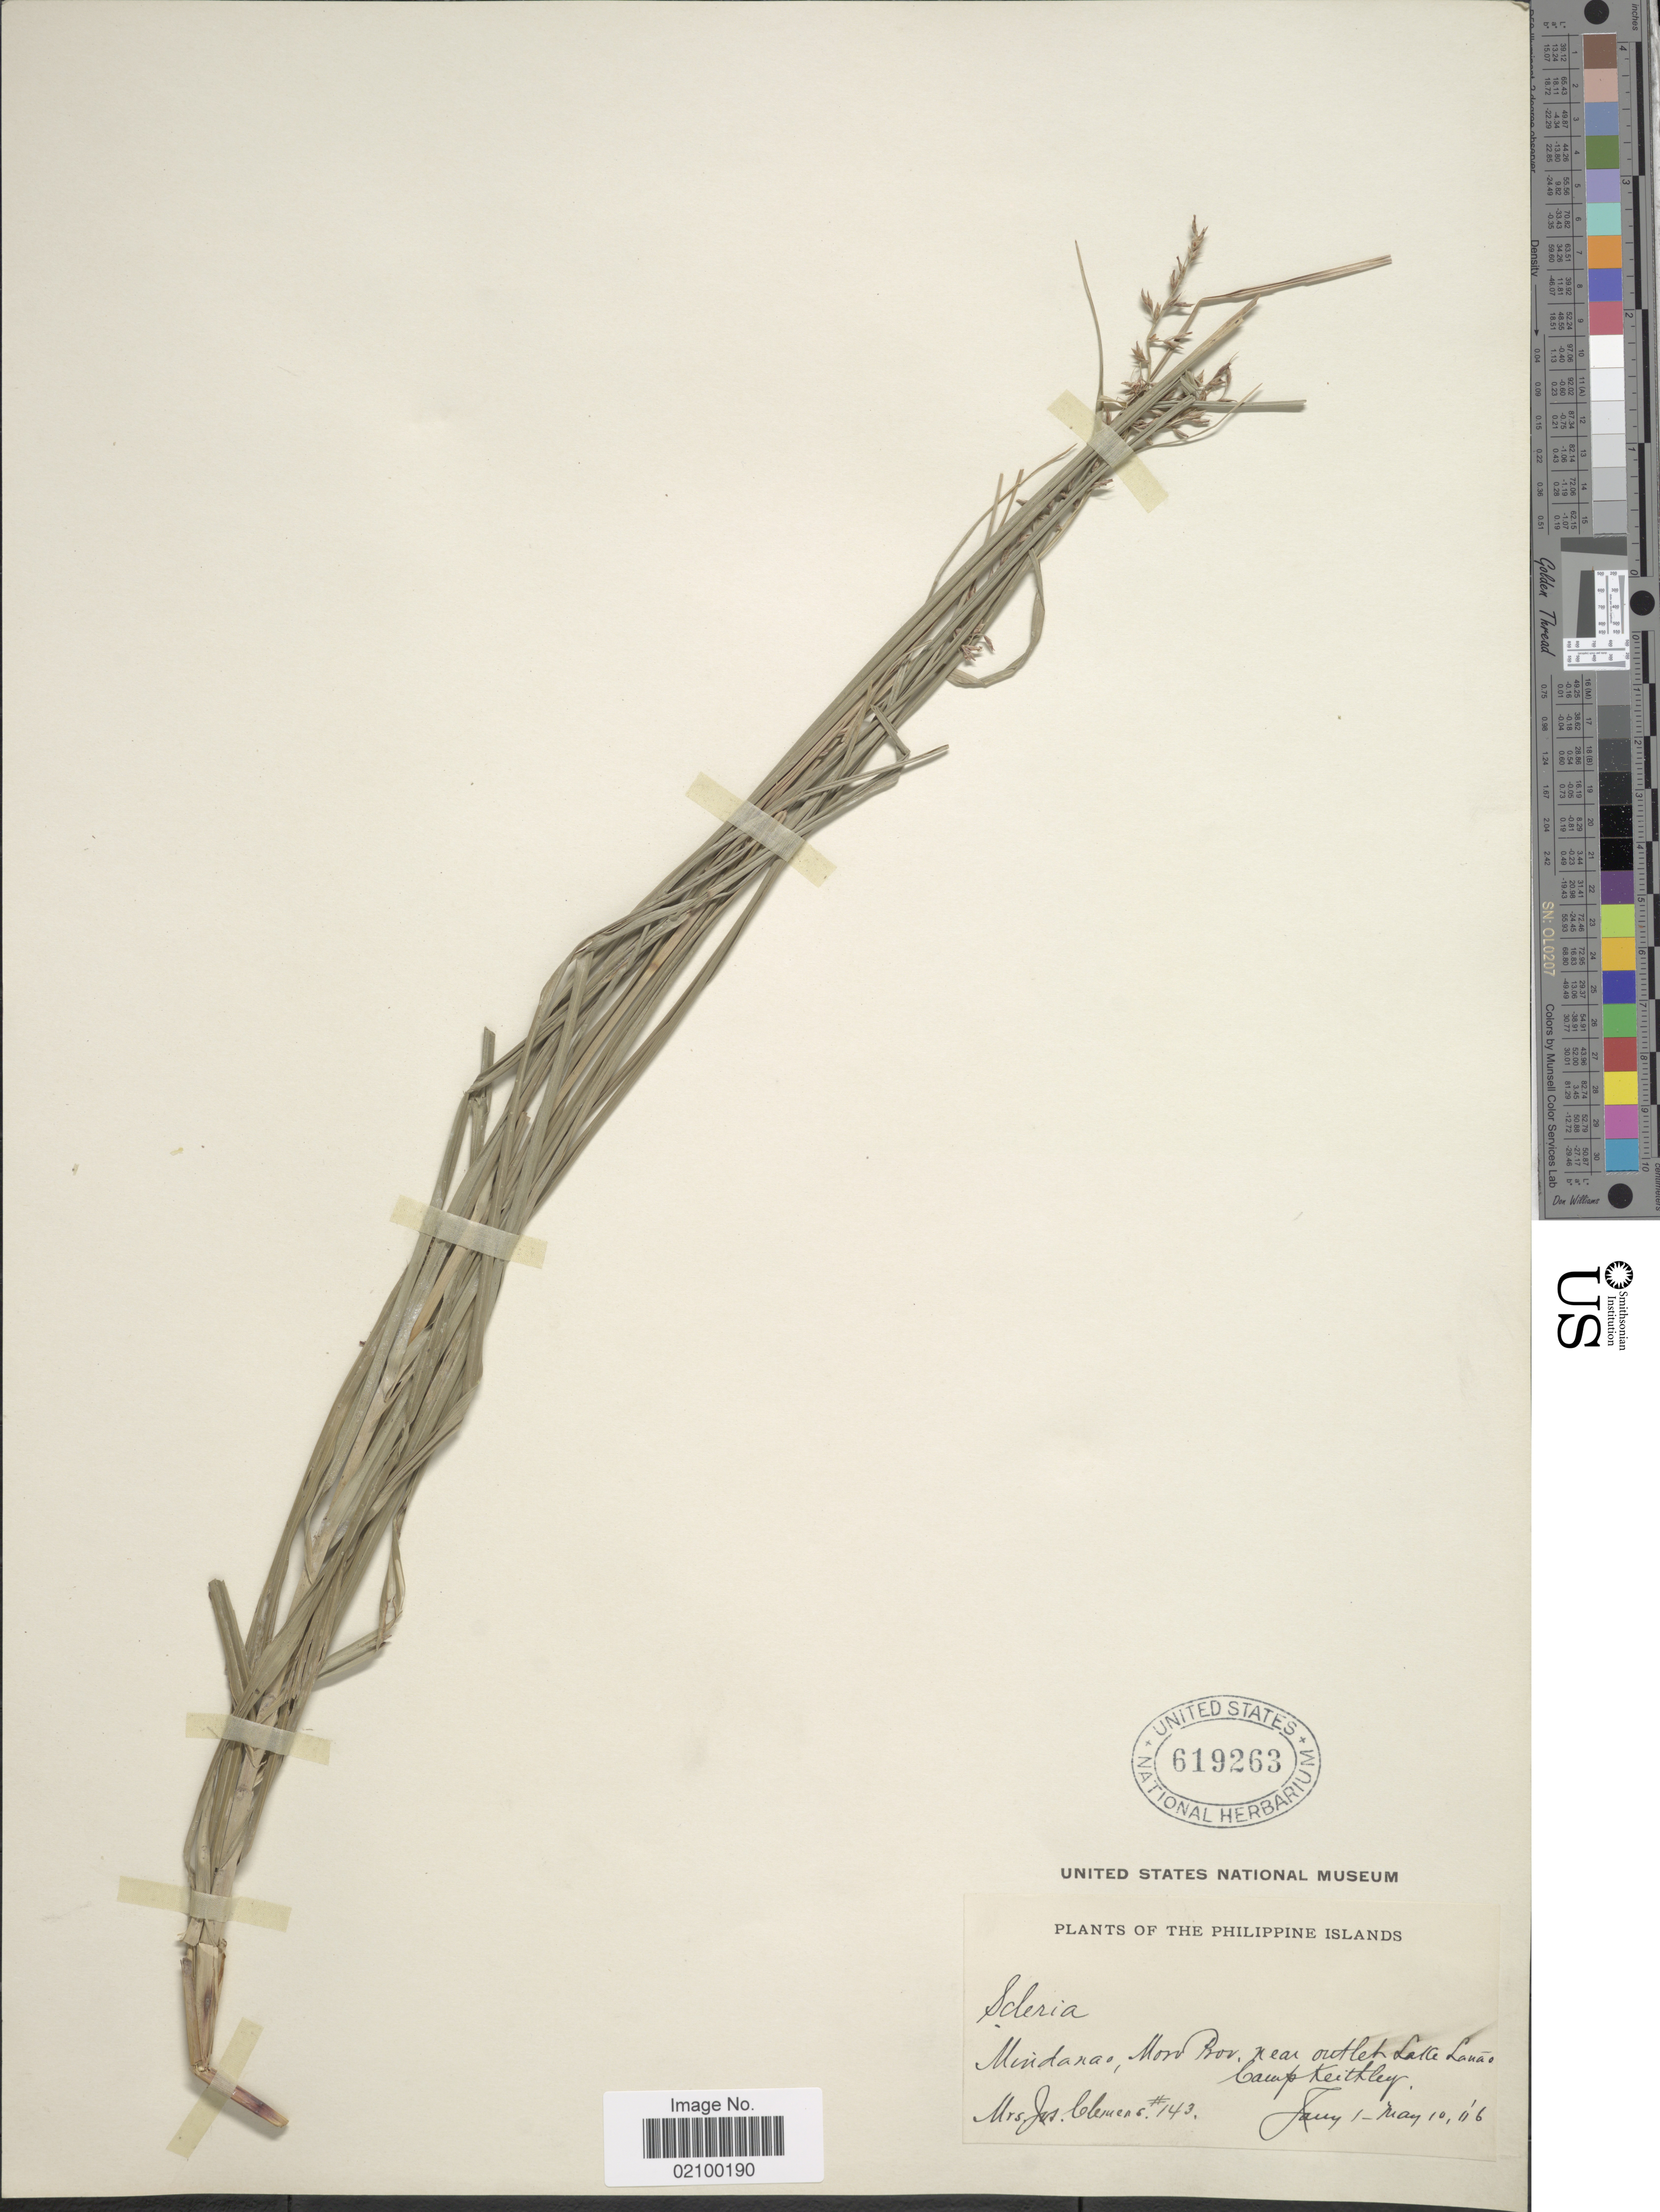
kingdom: Plantae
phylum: Tracheophyta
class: Liliopsida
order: Poales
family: Cyperaceae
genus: Scleria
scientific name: Scleria sp.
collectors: J. Clemens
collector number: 143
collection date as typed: Transcribed d/m/y: 1/1/6 to 10/5/6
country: Philippines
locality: Mindanao, Moro Prov. near orotleth Lake Lanao Camp Keithley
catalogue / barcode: US 619263